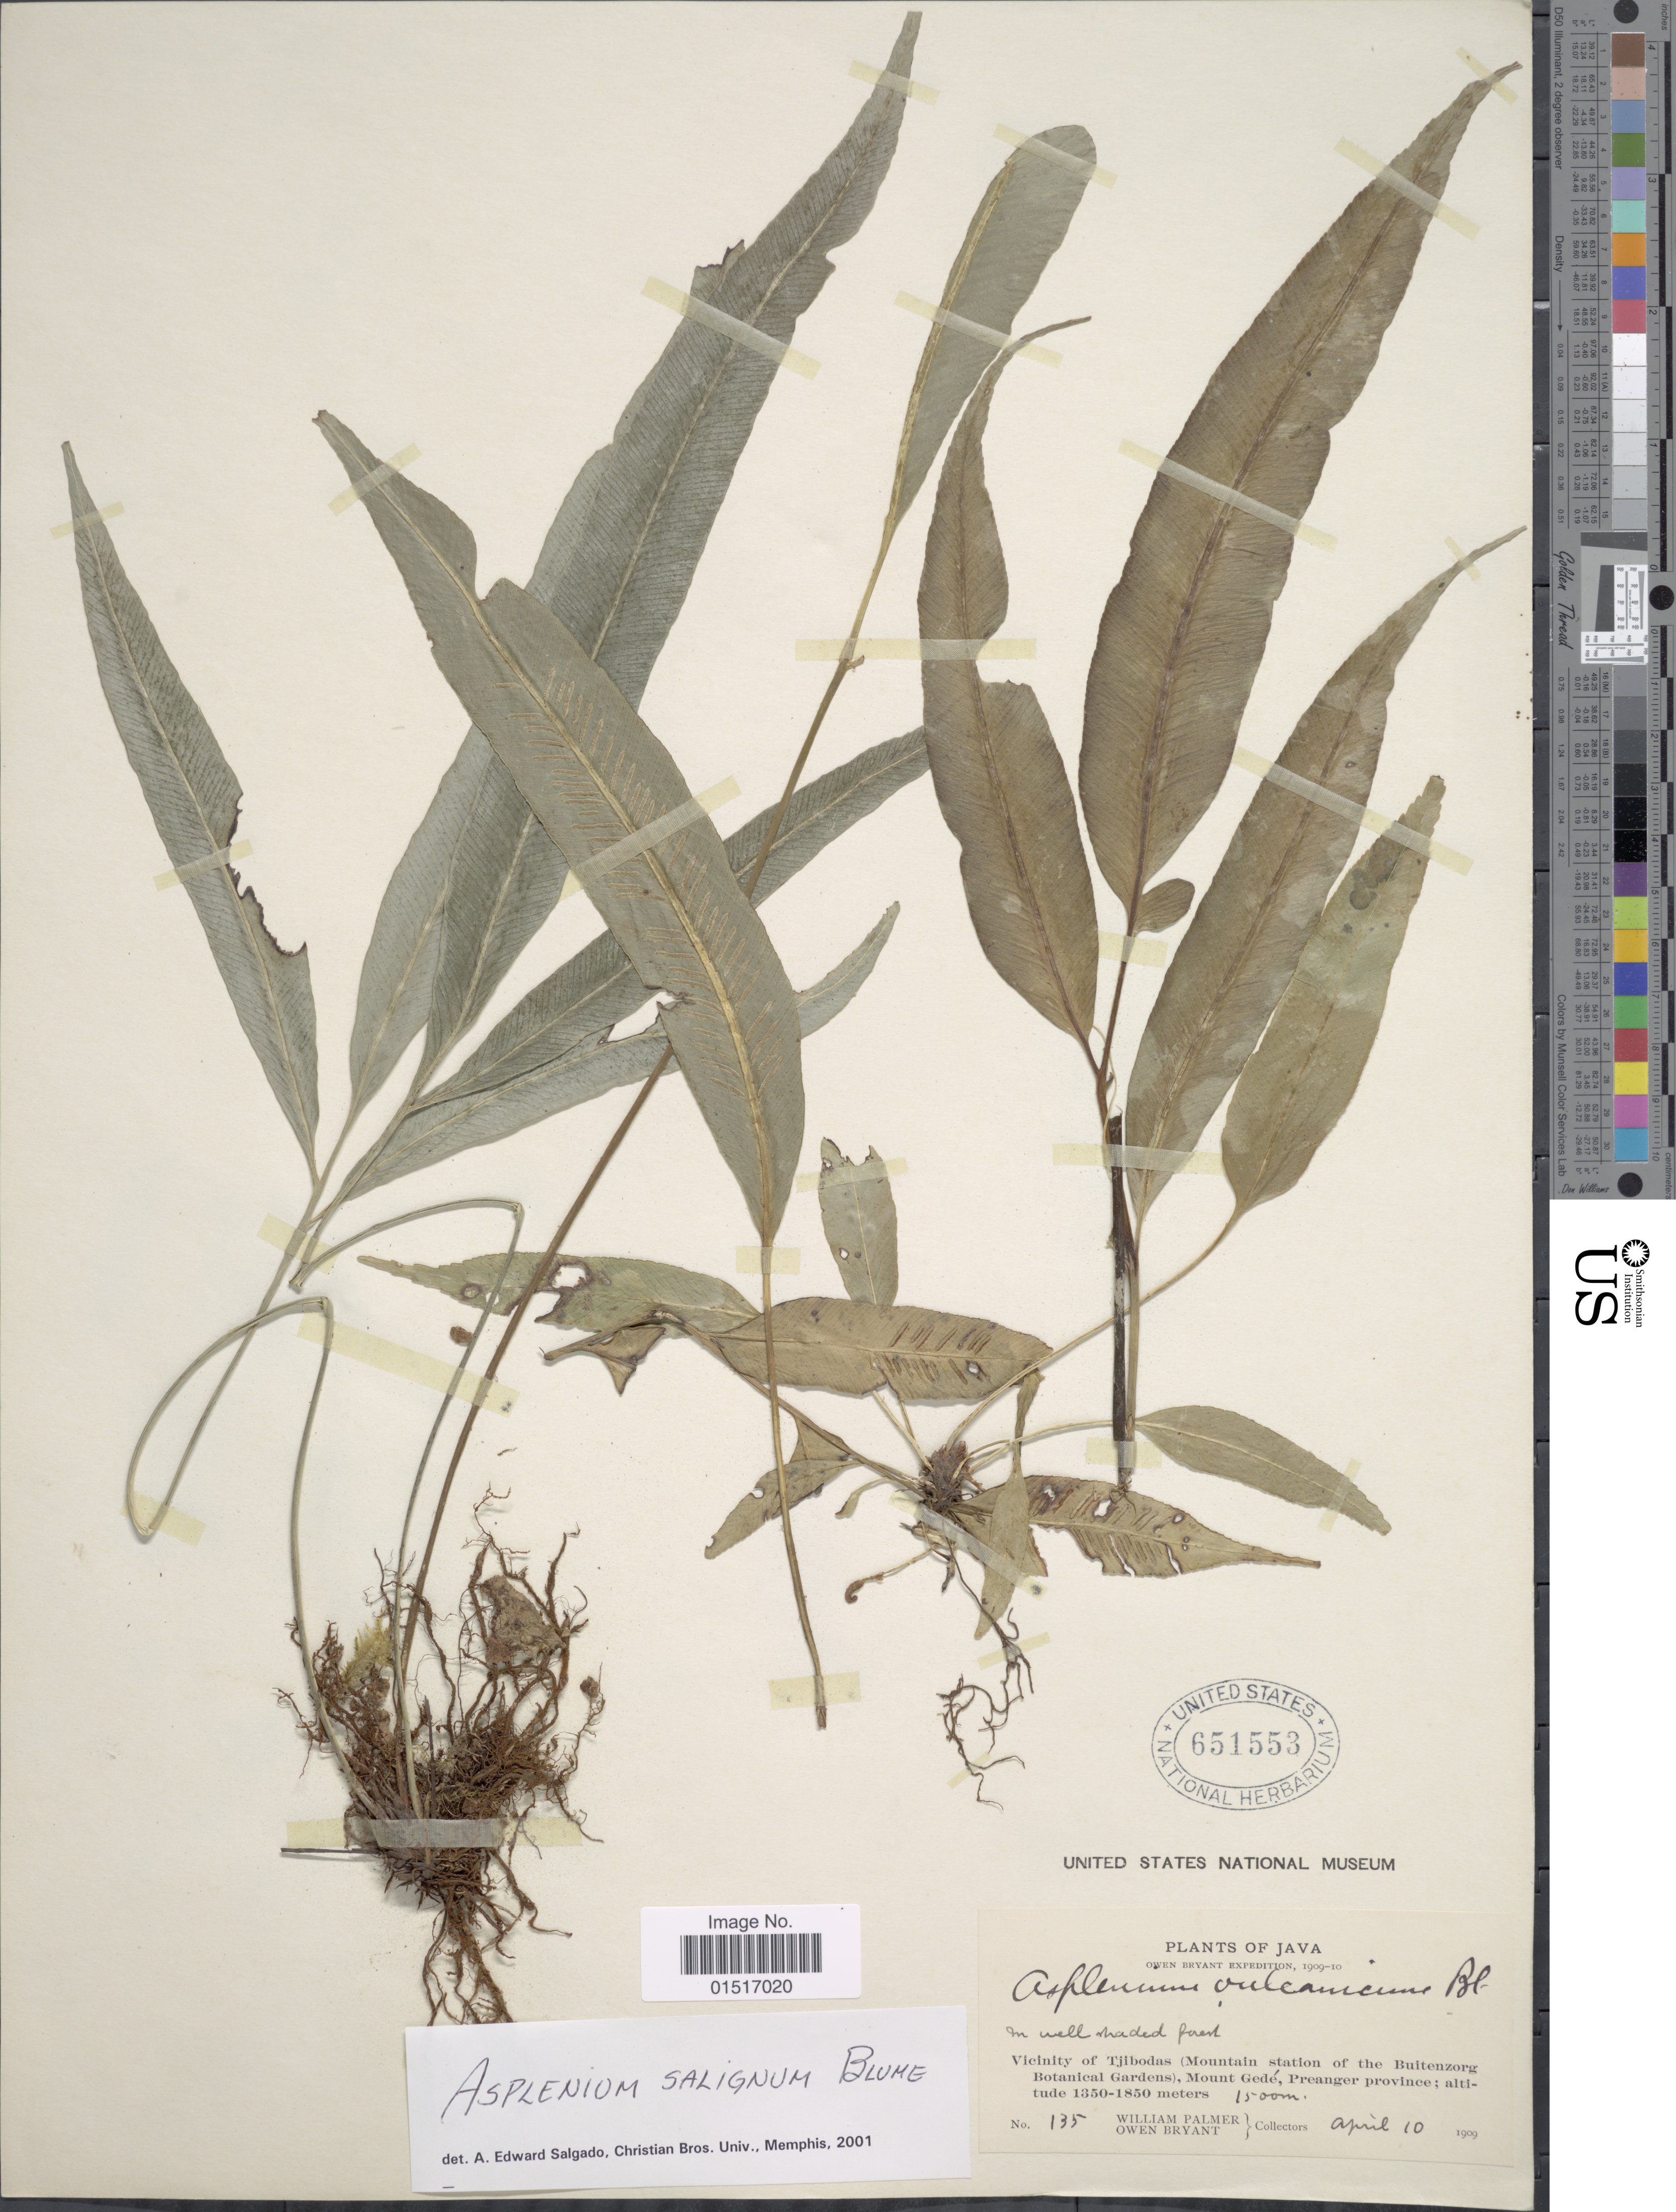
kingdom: Plantae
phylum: Tracheophyta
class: Polypodiopsida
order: Polypodiales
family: Aspleniaceae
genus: Asplenium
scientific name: Asplenium salignum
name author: Blume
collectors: W. Palmer & O. Bryant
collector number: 135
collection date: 1909-04-10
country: Indonesia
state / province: Java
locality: Vicinity of Tjibodas (Mountain station of the Buitenzorg Botanical Gardens), Mount Gede, Preanger province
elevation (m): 1500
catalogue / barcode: US 651553